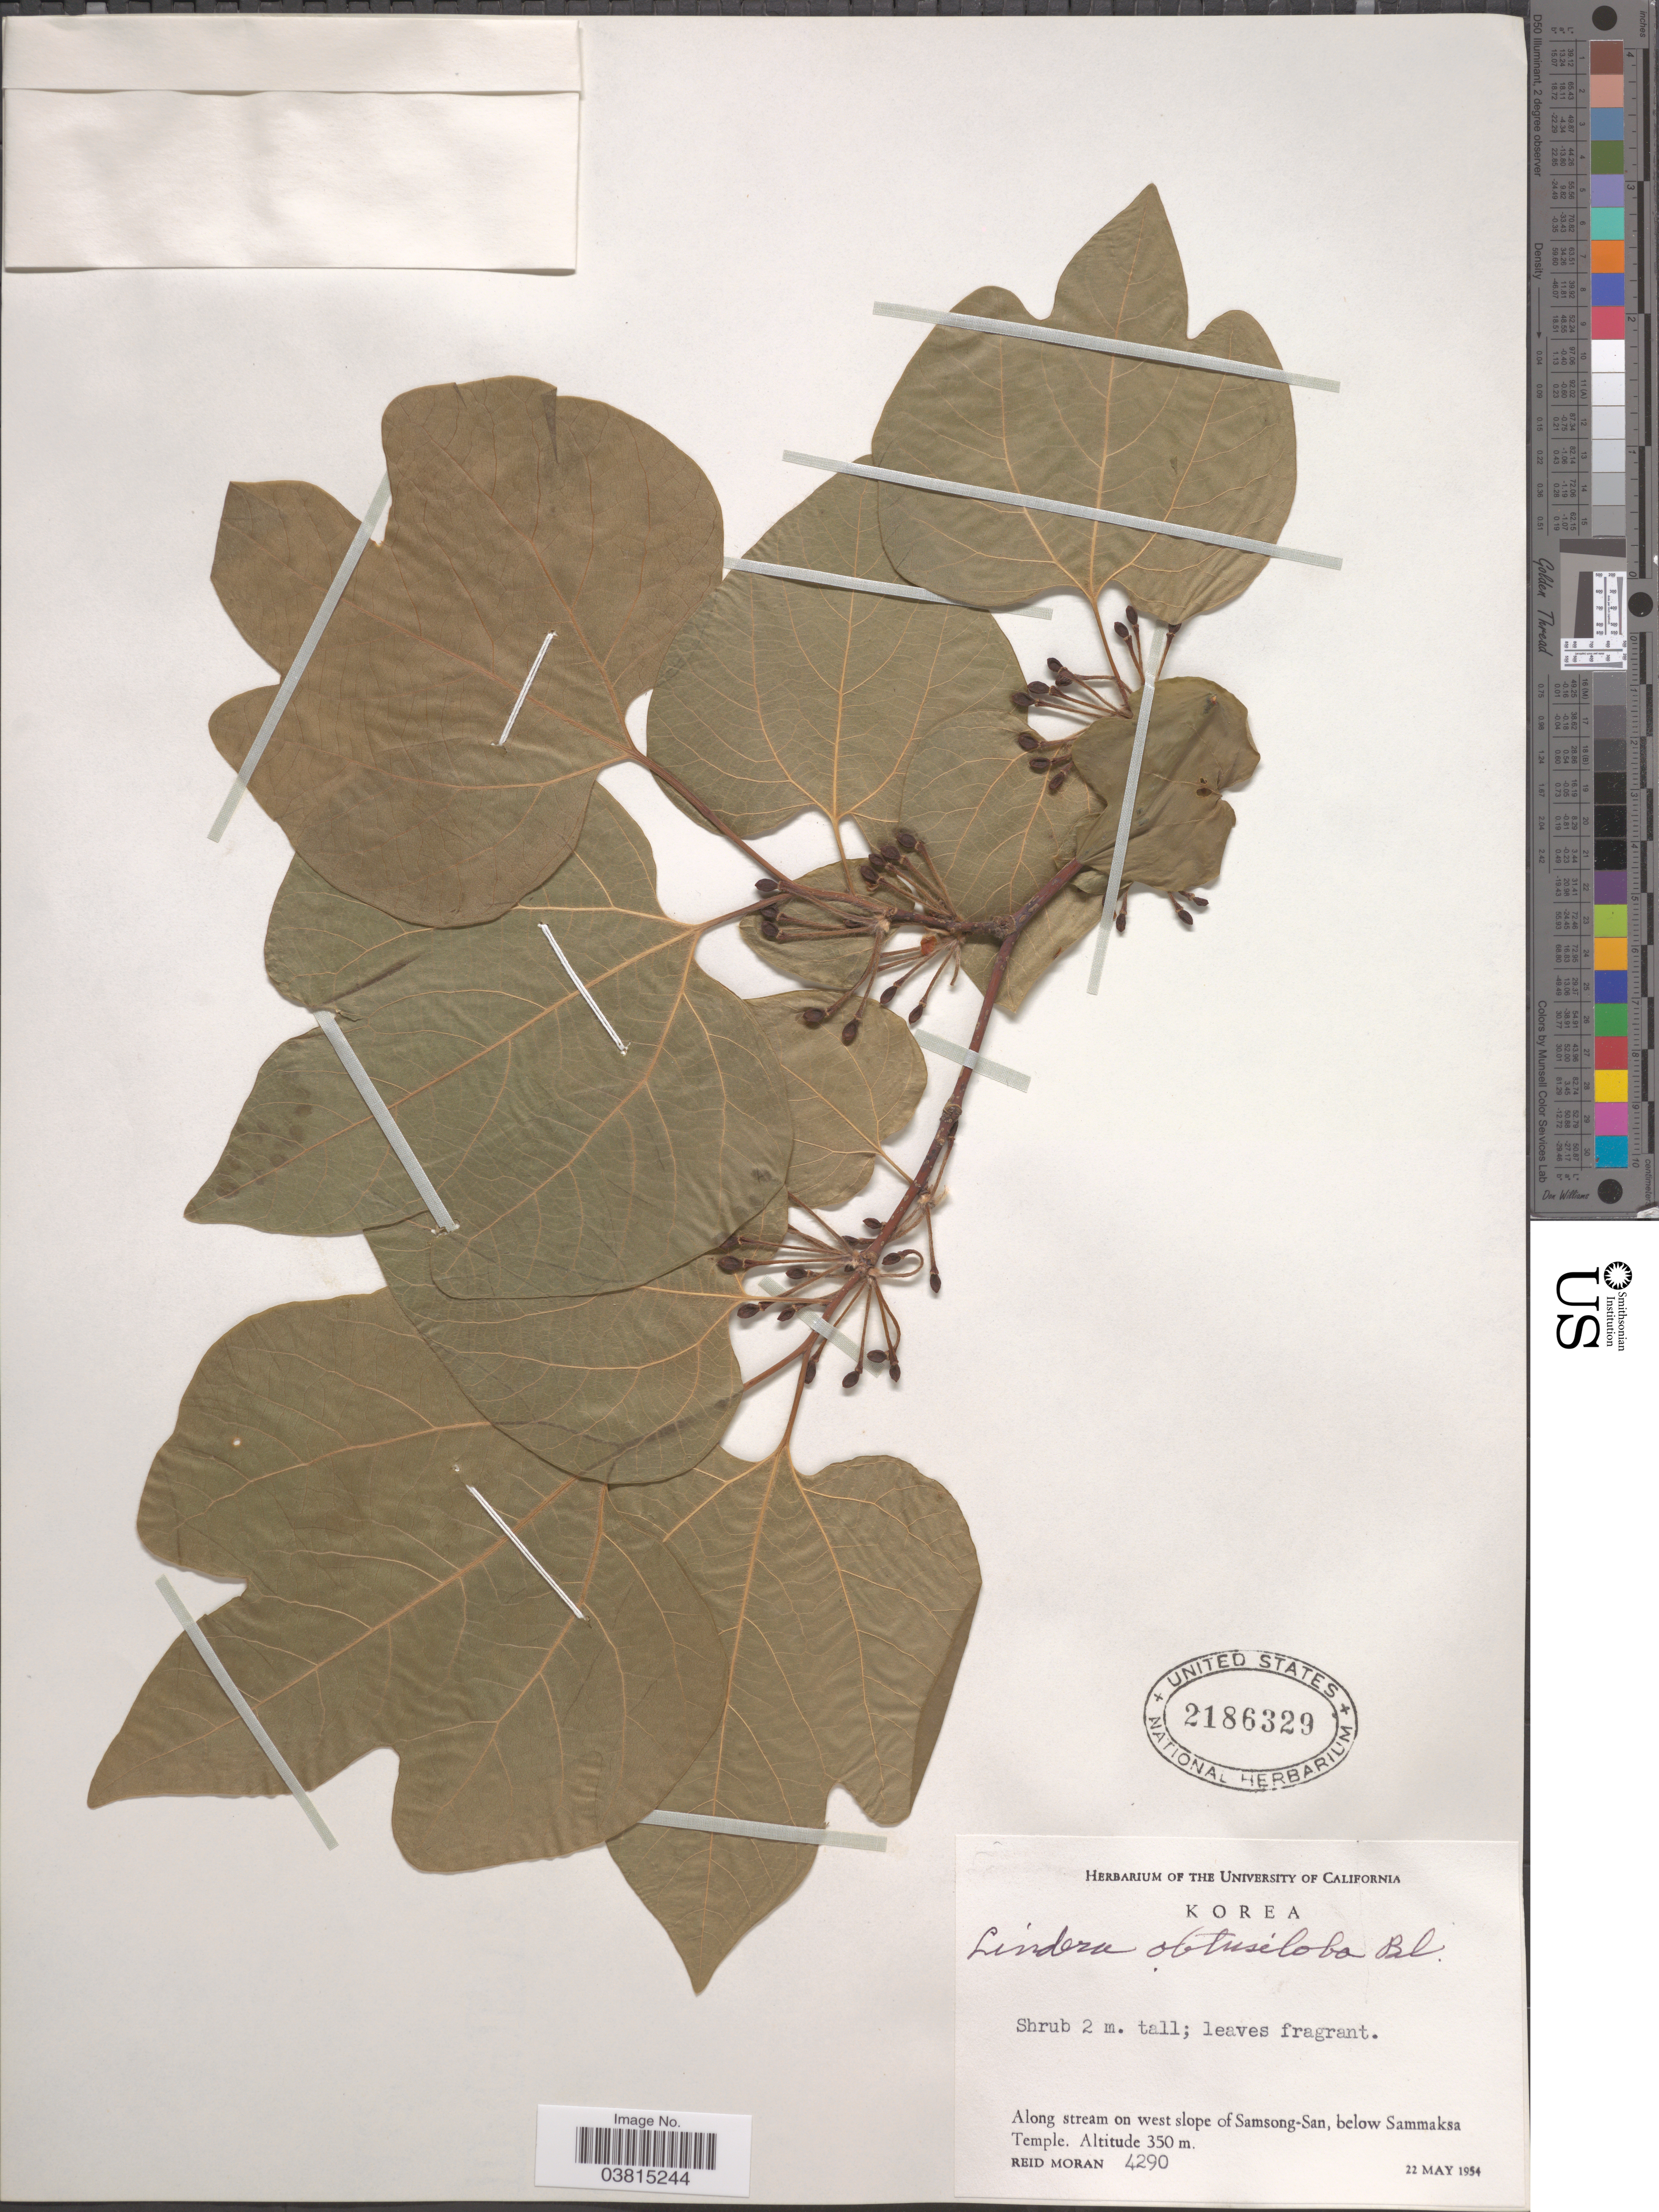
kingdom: Plantae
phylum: Tracheophyta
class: Magnoliopsida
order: Laurales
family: Lauraceae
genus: Lindera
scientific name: Lindera obtusiloba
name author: Blume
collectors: R. Moran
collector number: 4290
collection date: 1954-05-22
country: South Korea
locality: Along stream om slope of Samson-San, below Sammaksa Temple.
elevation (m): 350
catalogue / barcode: US 2186329